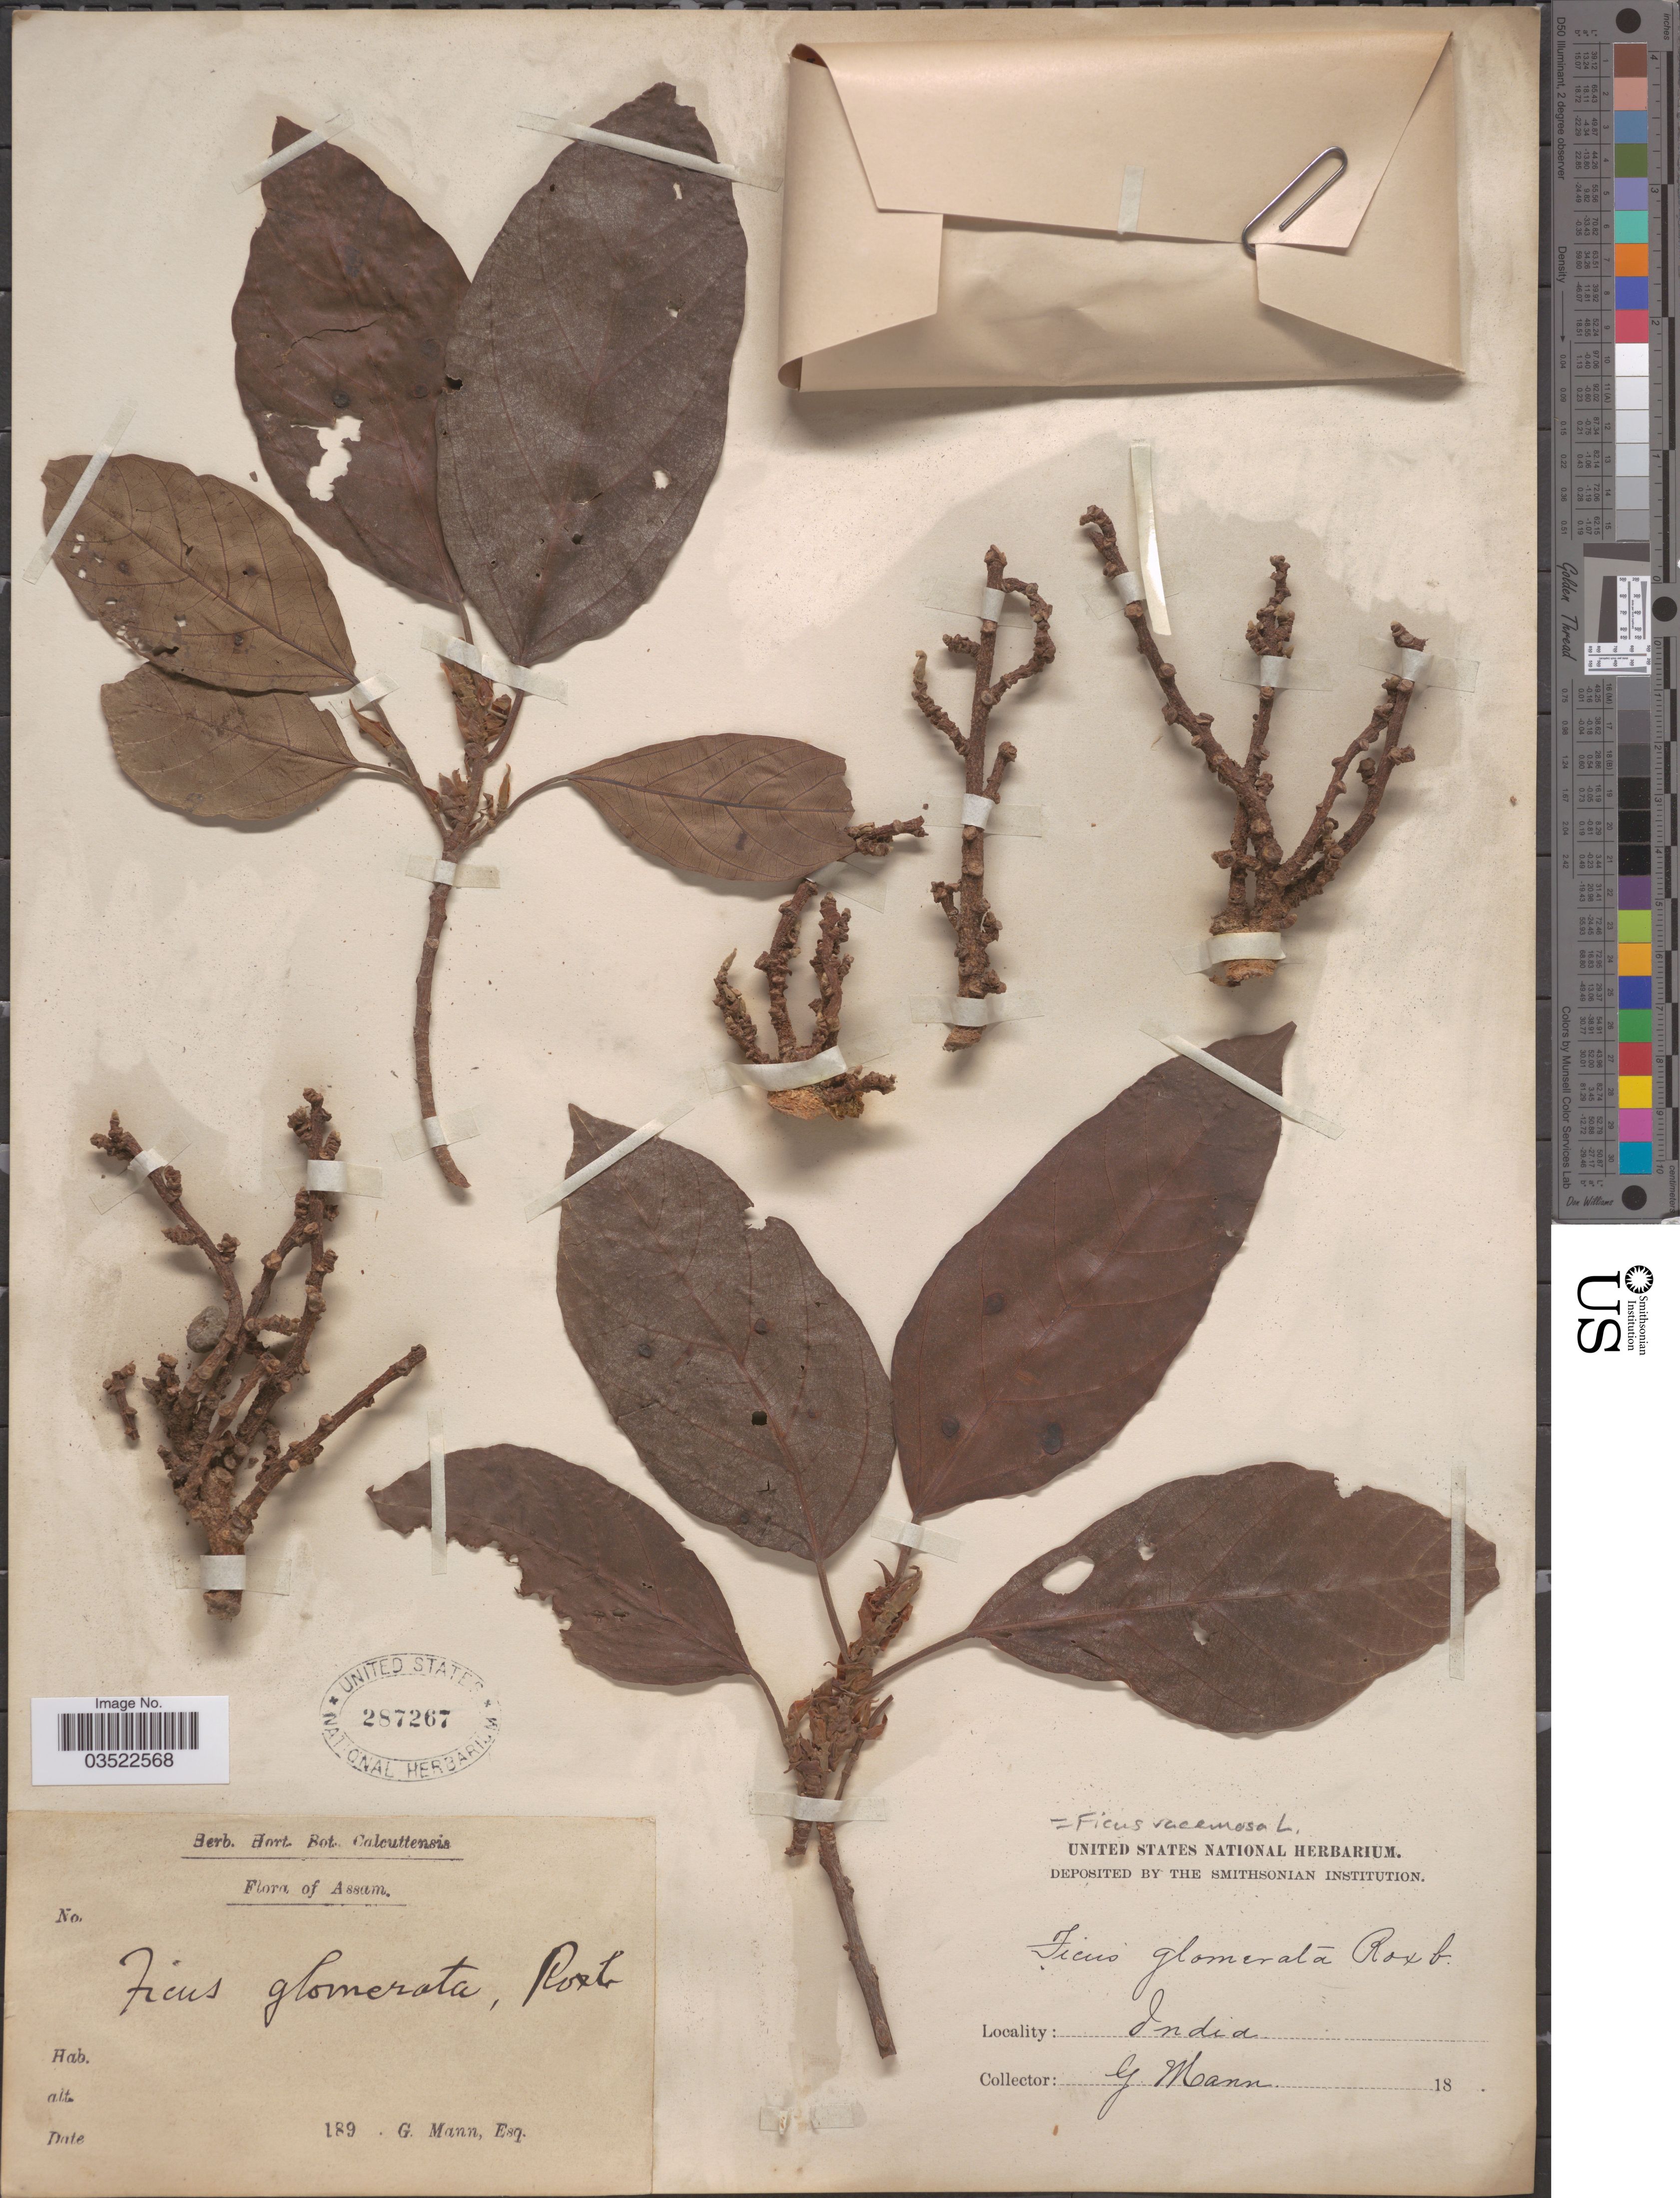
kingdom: Plantae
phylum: Tracheophyta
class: Magnoliopsida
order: Rosales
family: Moraceae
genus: Ficus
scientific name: Ficus racemosa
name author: L.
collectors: G. Mann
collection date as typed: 189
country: India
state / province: Assam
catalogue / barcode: US 287267